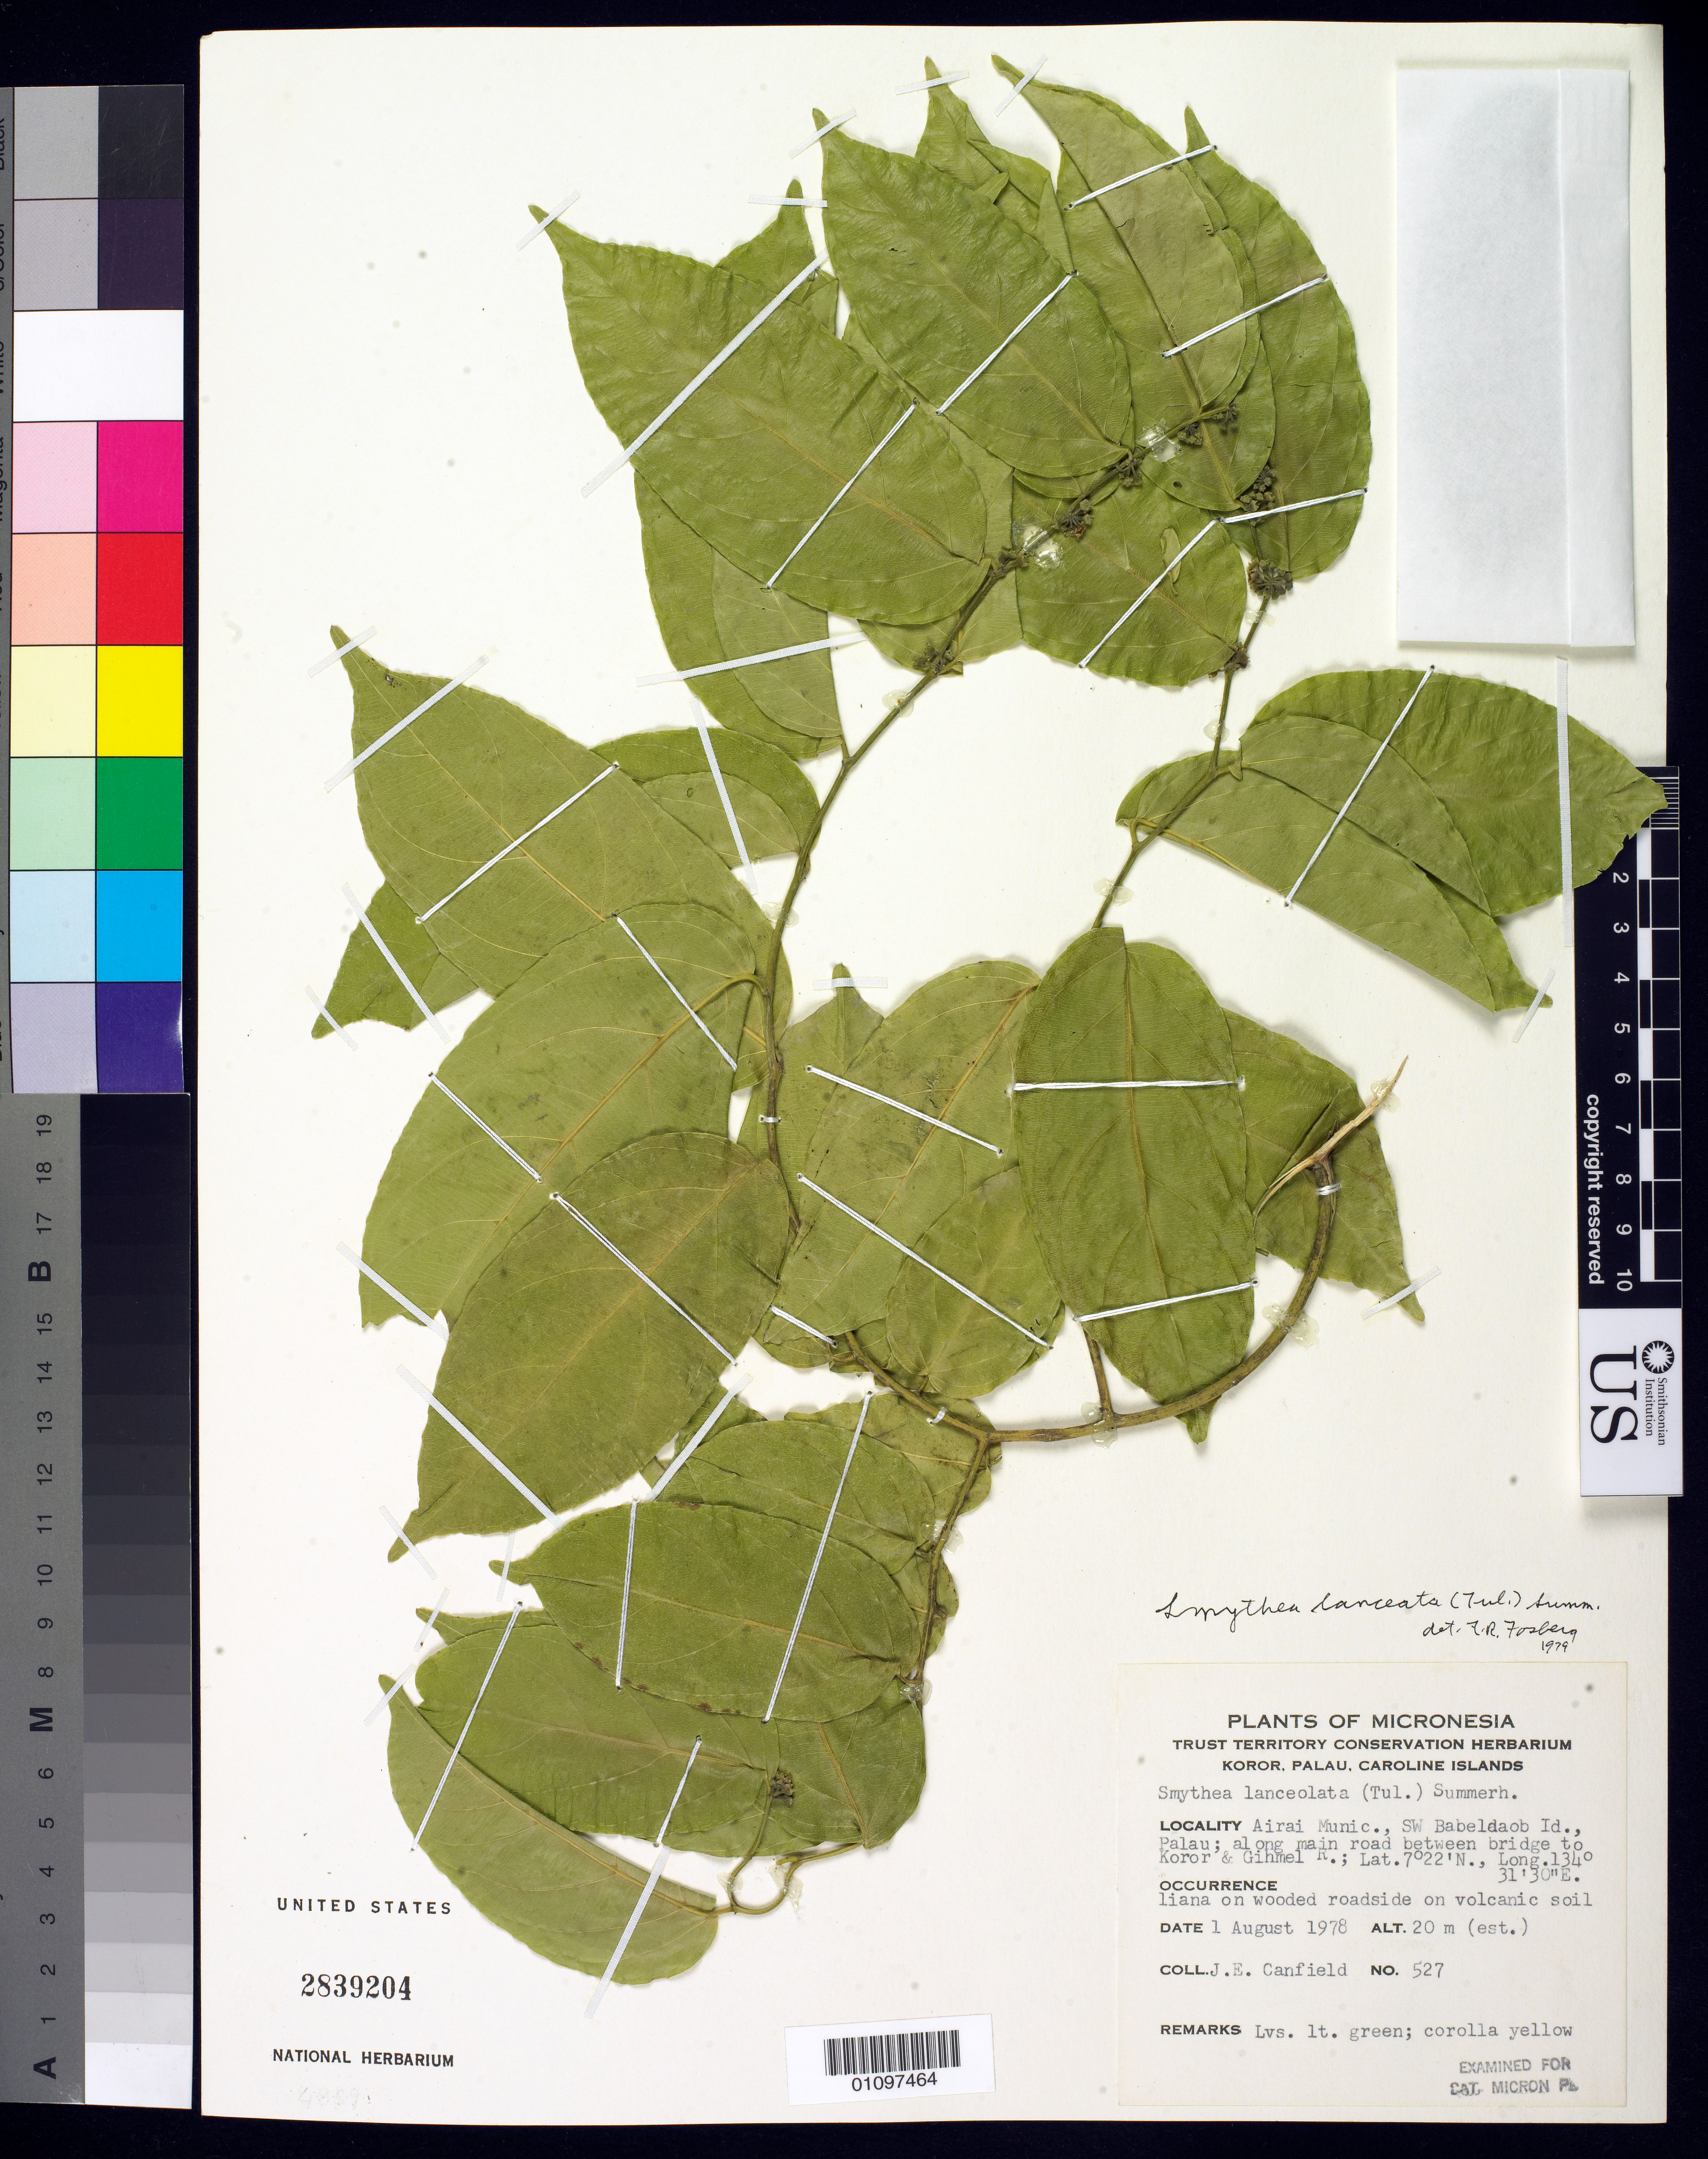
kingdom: Plantae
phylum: Tracheophyta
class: Magnoliopsida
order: Rosales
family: Rhamnaceae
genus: Smythea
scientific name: Smythea lanceata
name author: Summerh.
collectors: J. E. Canfield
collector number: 527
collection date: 1978-08-01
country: Palau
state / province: Airai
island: Babeldaob [Babelthuap]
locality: Airai Munic., SW Babeldaob Id., Palau; along main road between bridge to Koror & Gihmel R.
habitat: wooded roadside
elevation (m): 20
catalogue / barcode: US 2839204